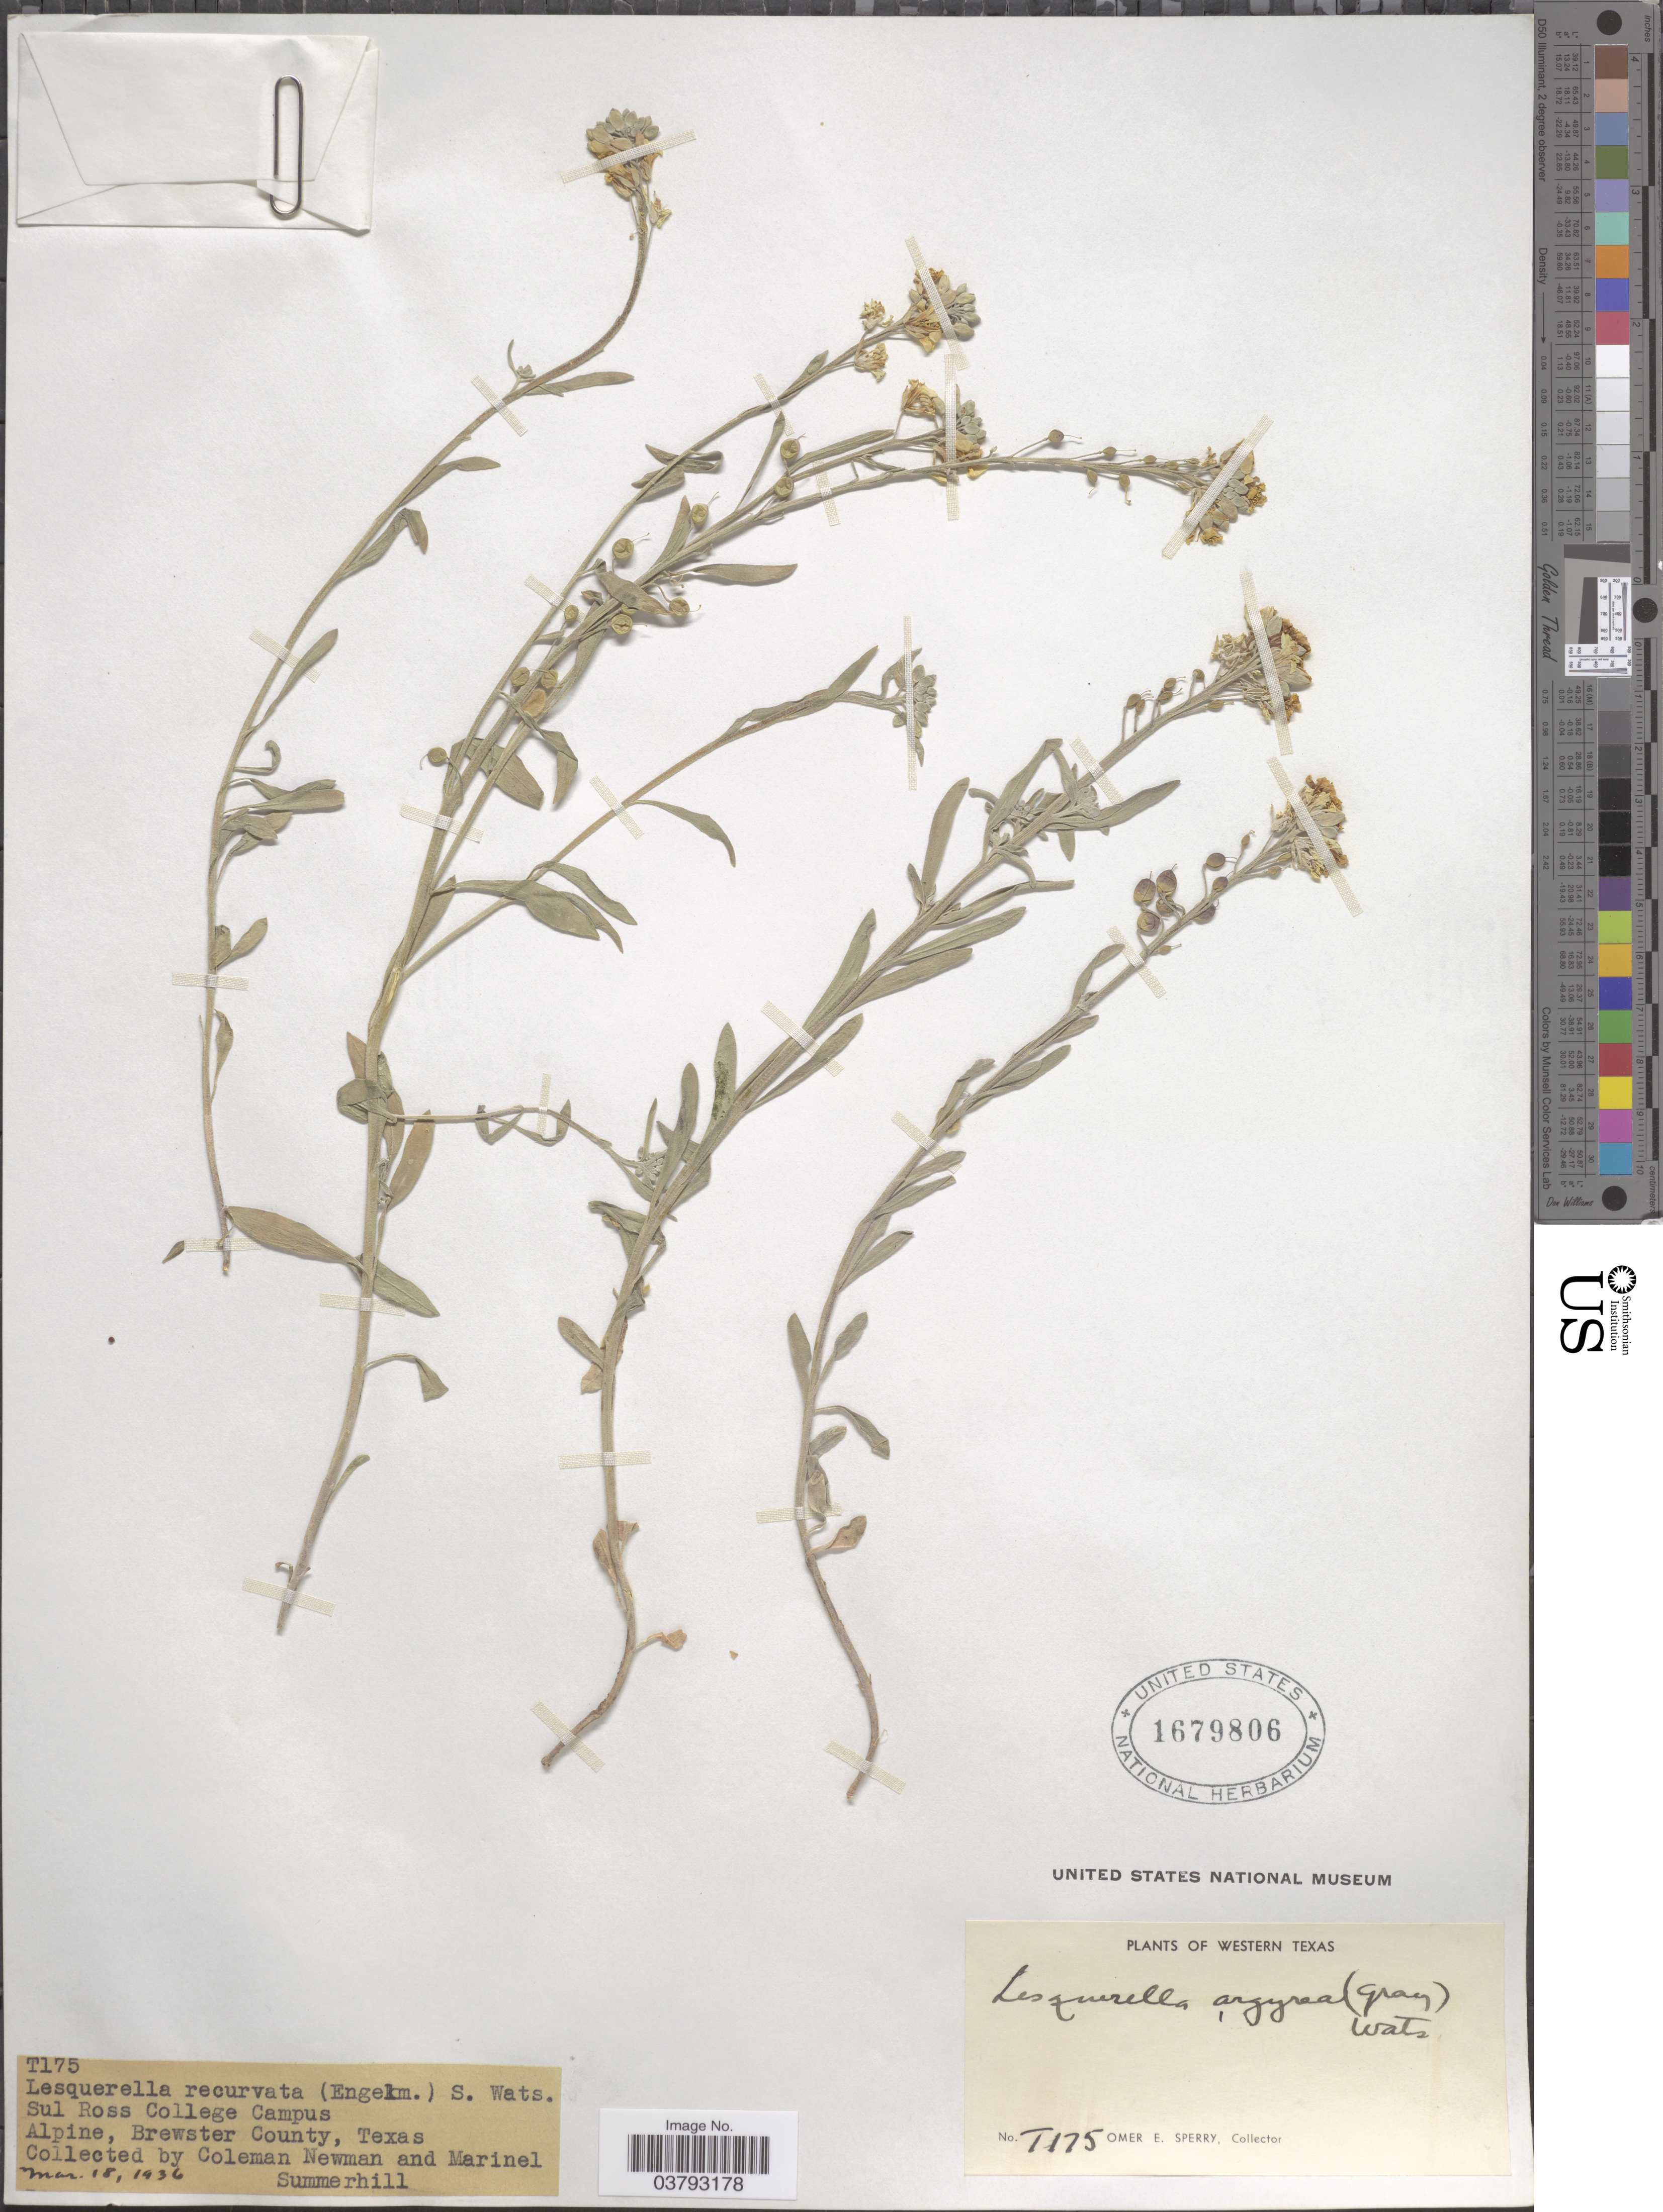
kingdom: Plantae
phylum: Tracheophyta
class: Magnoliopsida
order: Brassicales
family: Brassicaceae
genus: Lesquerella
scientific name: Lesquerella argyraea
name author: (A. Gray) S. Watson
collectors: C. Newman, M. Summerhill & O. E. Sperry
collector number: T175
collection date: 1936-03-18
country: United States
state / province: Texas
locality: Sul Ross College Campus. Brewster County. Western Texas.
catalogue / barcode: US 1679806